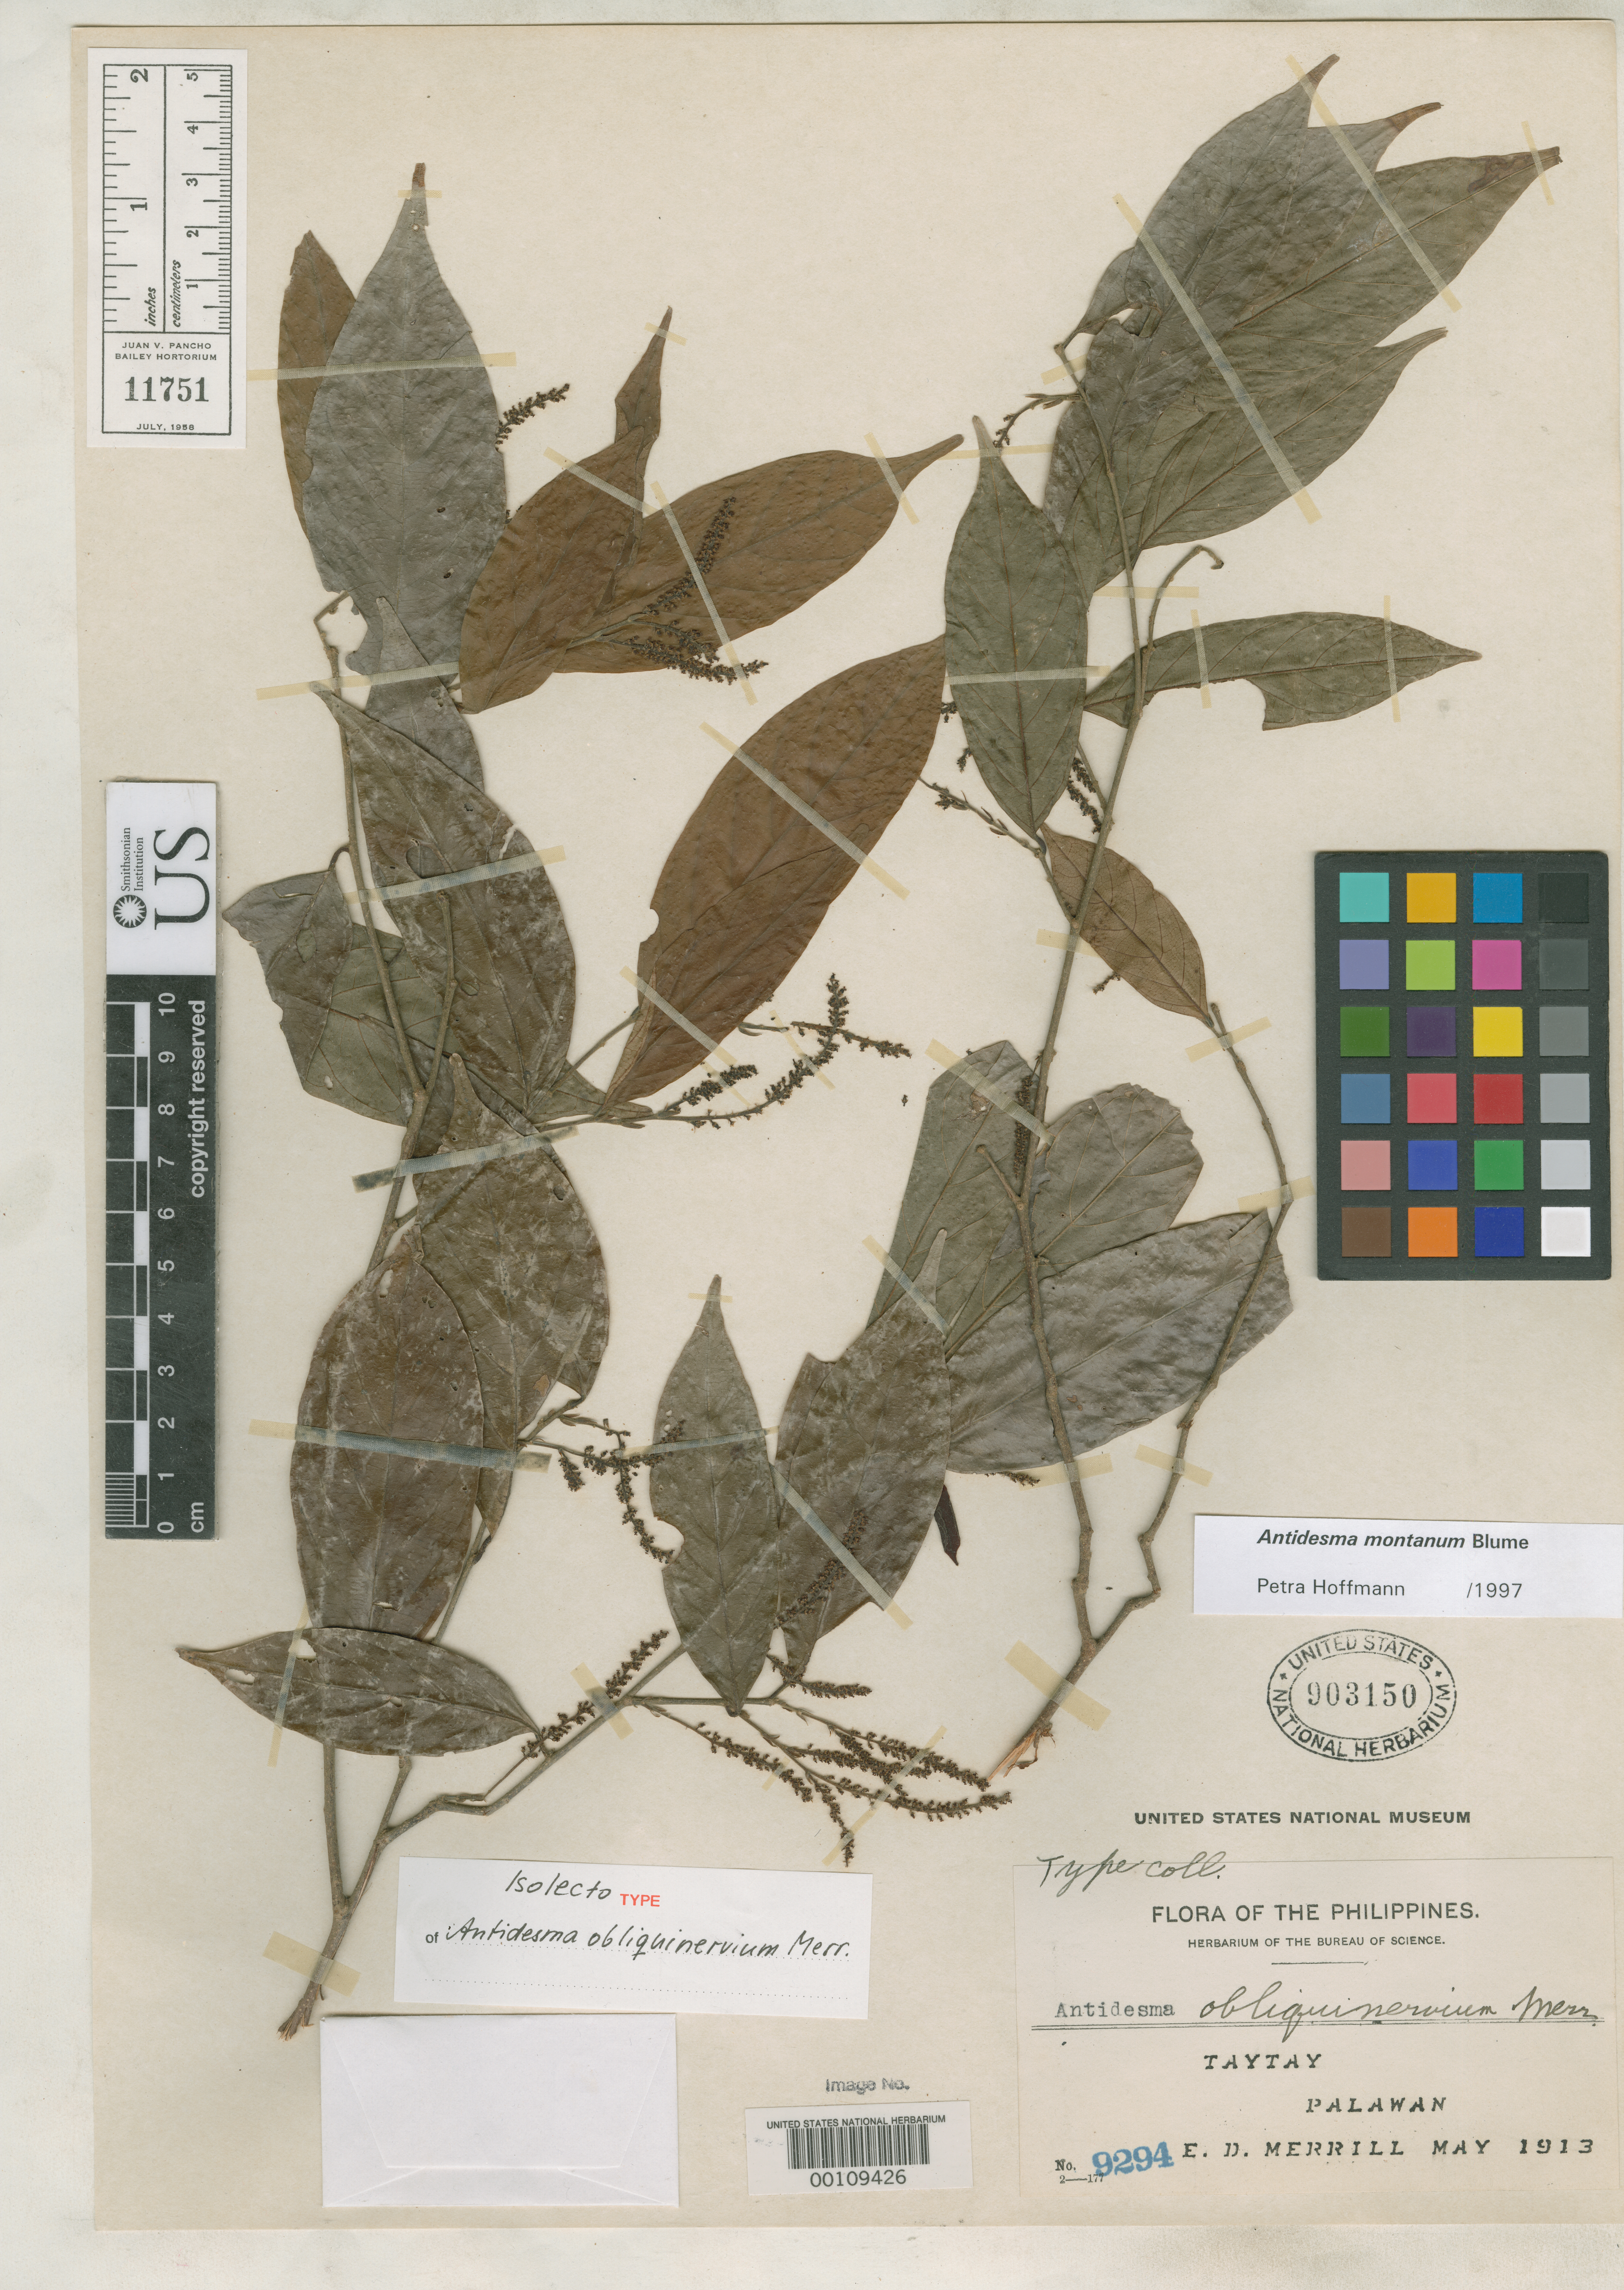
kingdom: Plantae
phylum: Tracheophyta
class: Magnoliopsida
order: Malpighiales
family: Phyllanthaceae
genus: Antidesma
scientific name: Antidesma obliquinervium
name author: Merr.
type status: Isotype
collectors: E. D. Merrill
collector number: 9294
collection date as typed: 31 May 1914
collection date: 1914-05-31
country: Philippines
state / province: Mimaropa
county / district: Palawan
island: Palawan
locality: Manguao trail, Taytay Lake.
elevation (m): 150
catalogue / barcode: US 903150